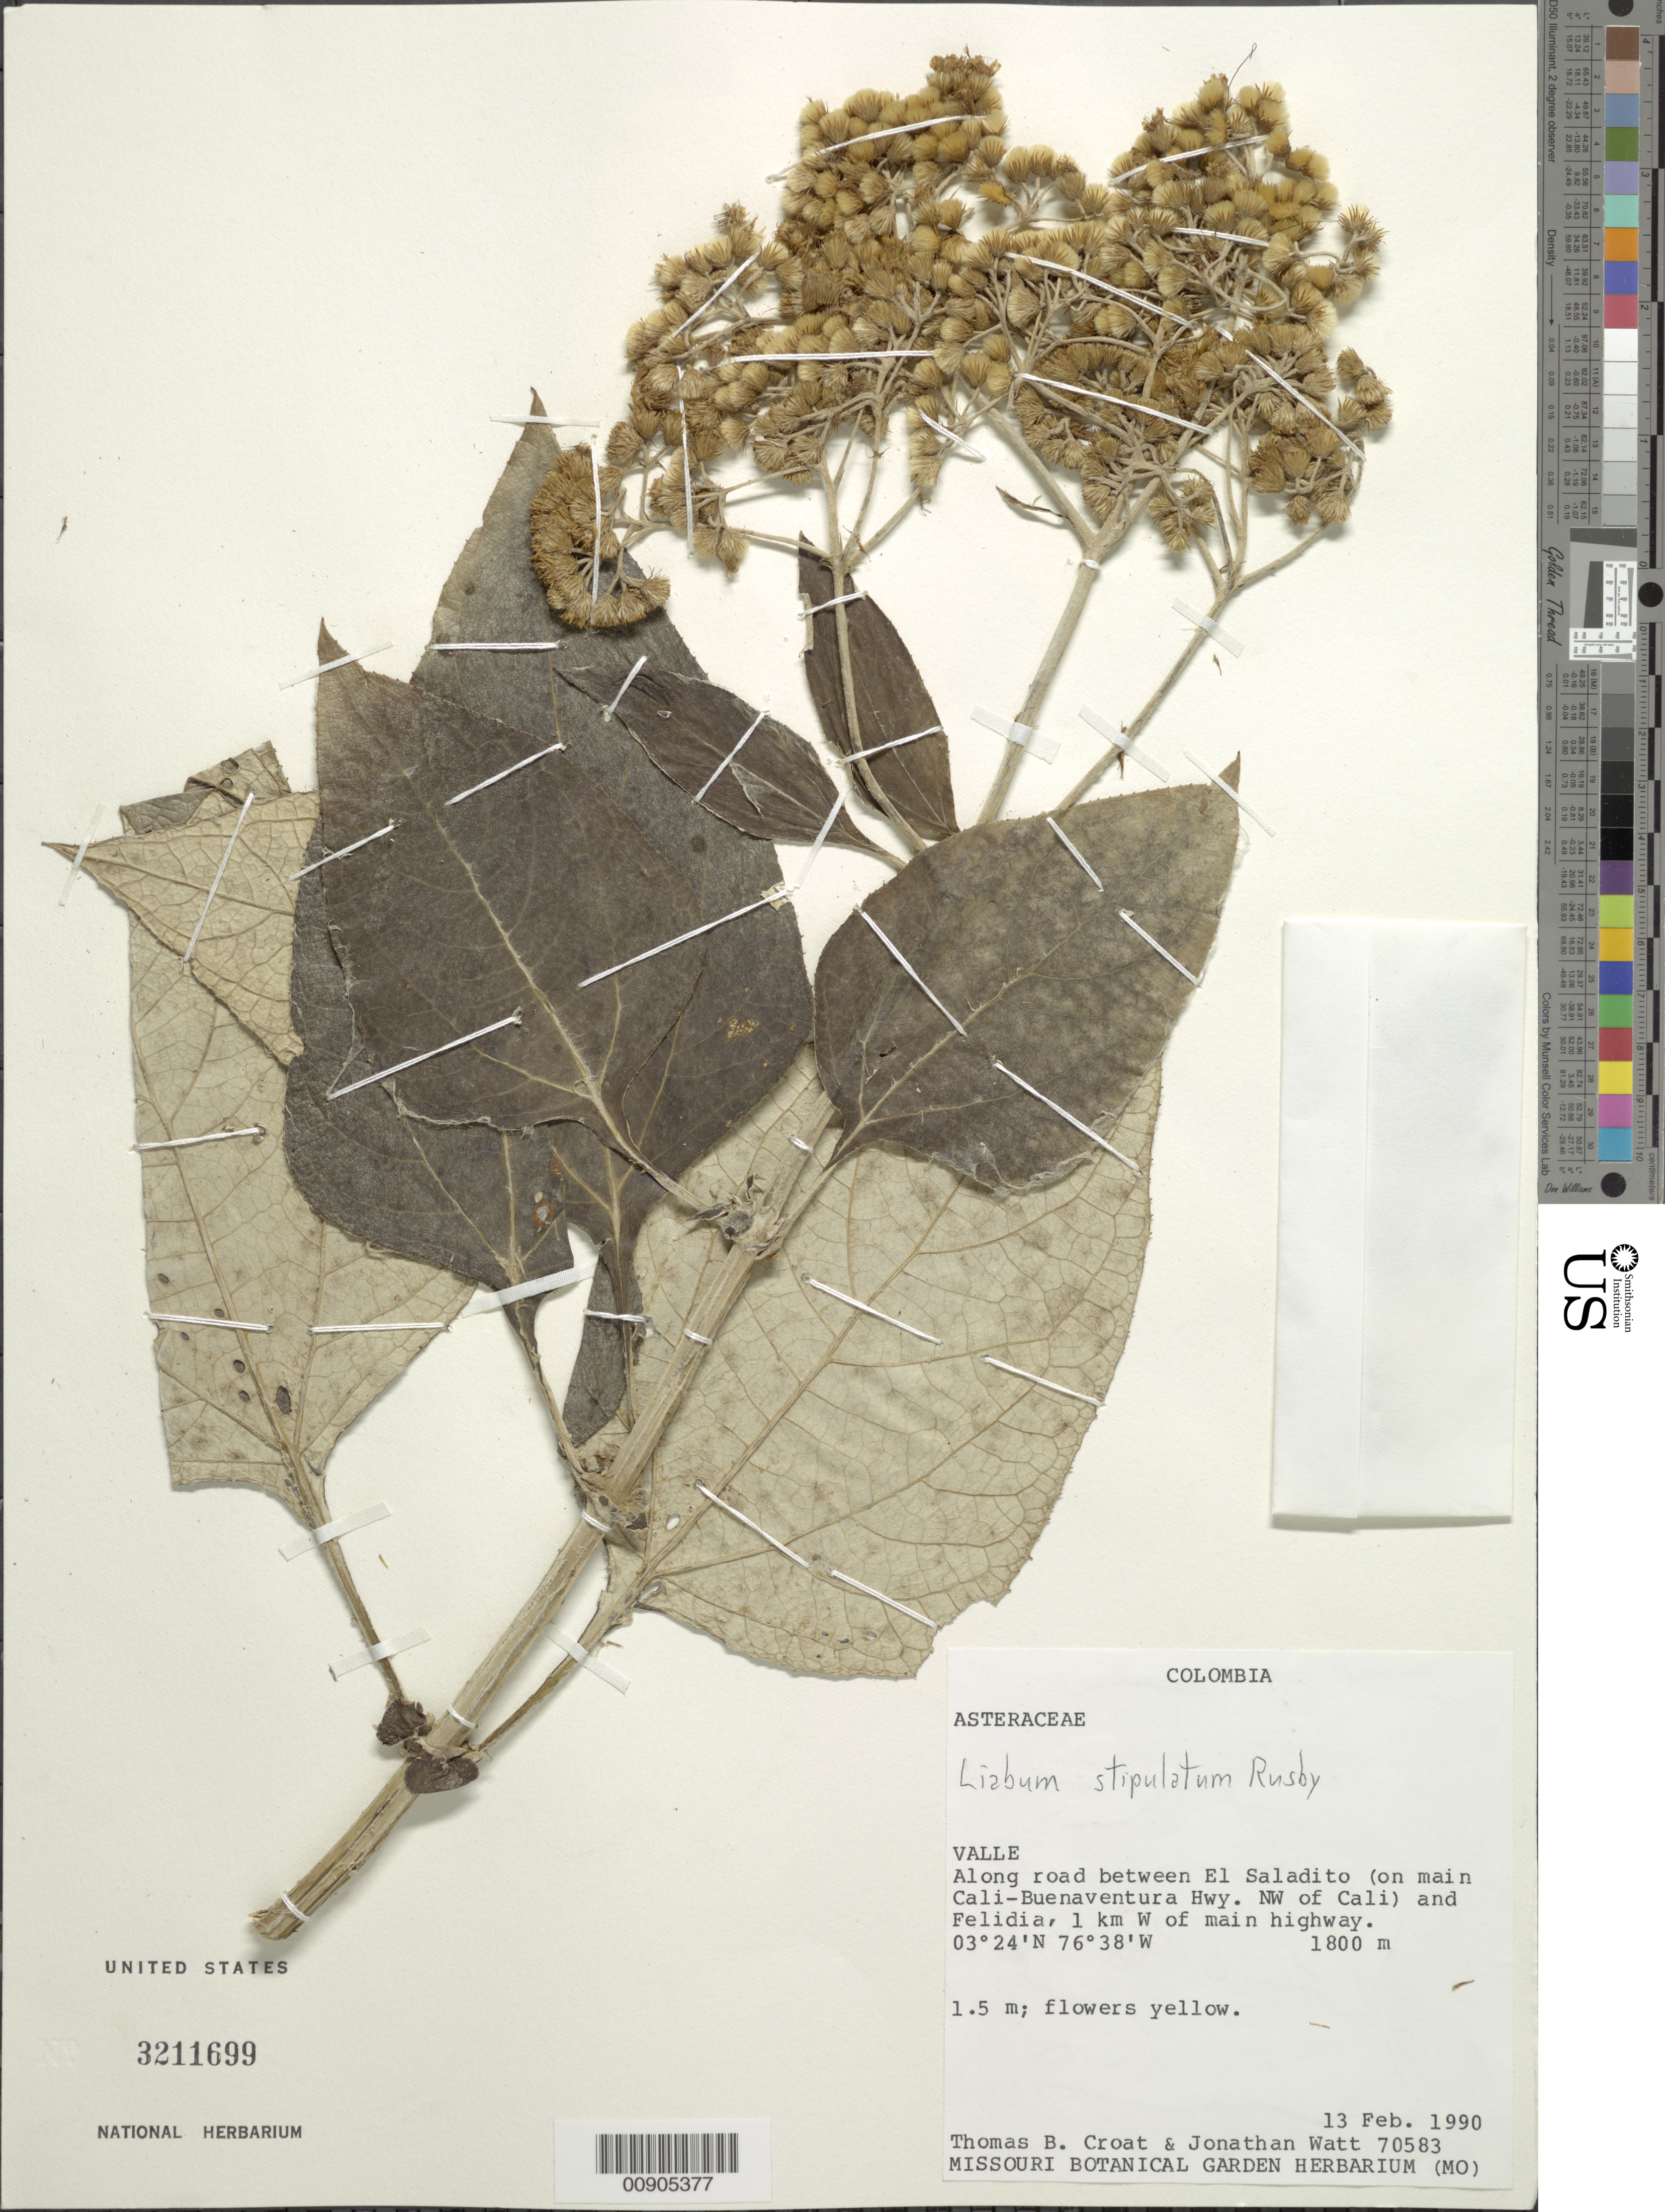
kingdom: Plantae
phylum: Tracheophyta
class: Magnoliopsida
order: Asterales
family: Asteraceae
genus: Liabum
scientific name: Liabum stipulatum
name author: Rusby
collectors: T. B. Croat & J. Watt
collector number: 70583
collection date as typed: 13 February 1990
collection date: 1990-02-13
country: Colombia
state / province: Valle del Cauca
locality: El Saladito (on main Cali - Beunaventura Hwy. NW of Cali) to Felidia road, 1 km W of main hwy.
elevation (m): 1800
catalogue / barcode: US 3211699